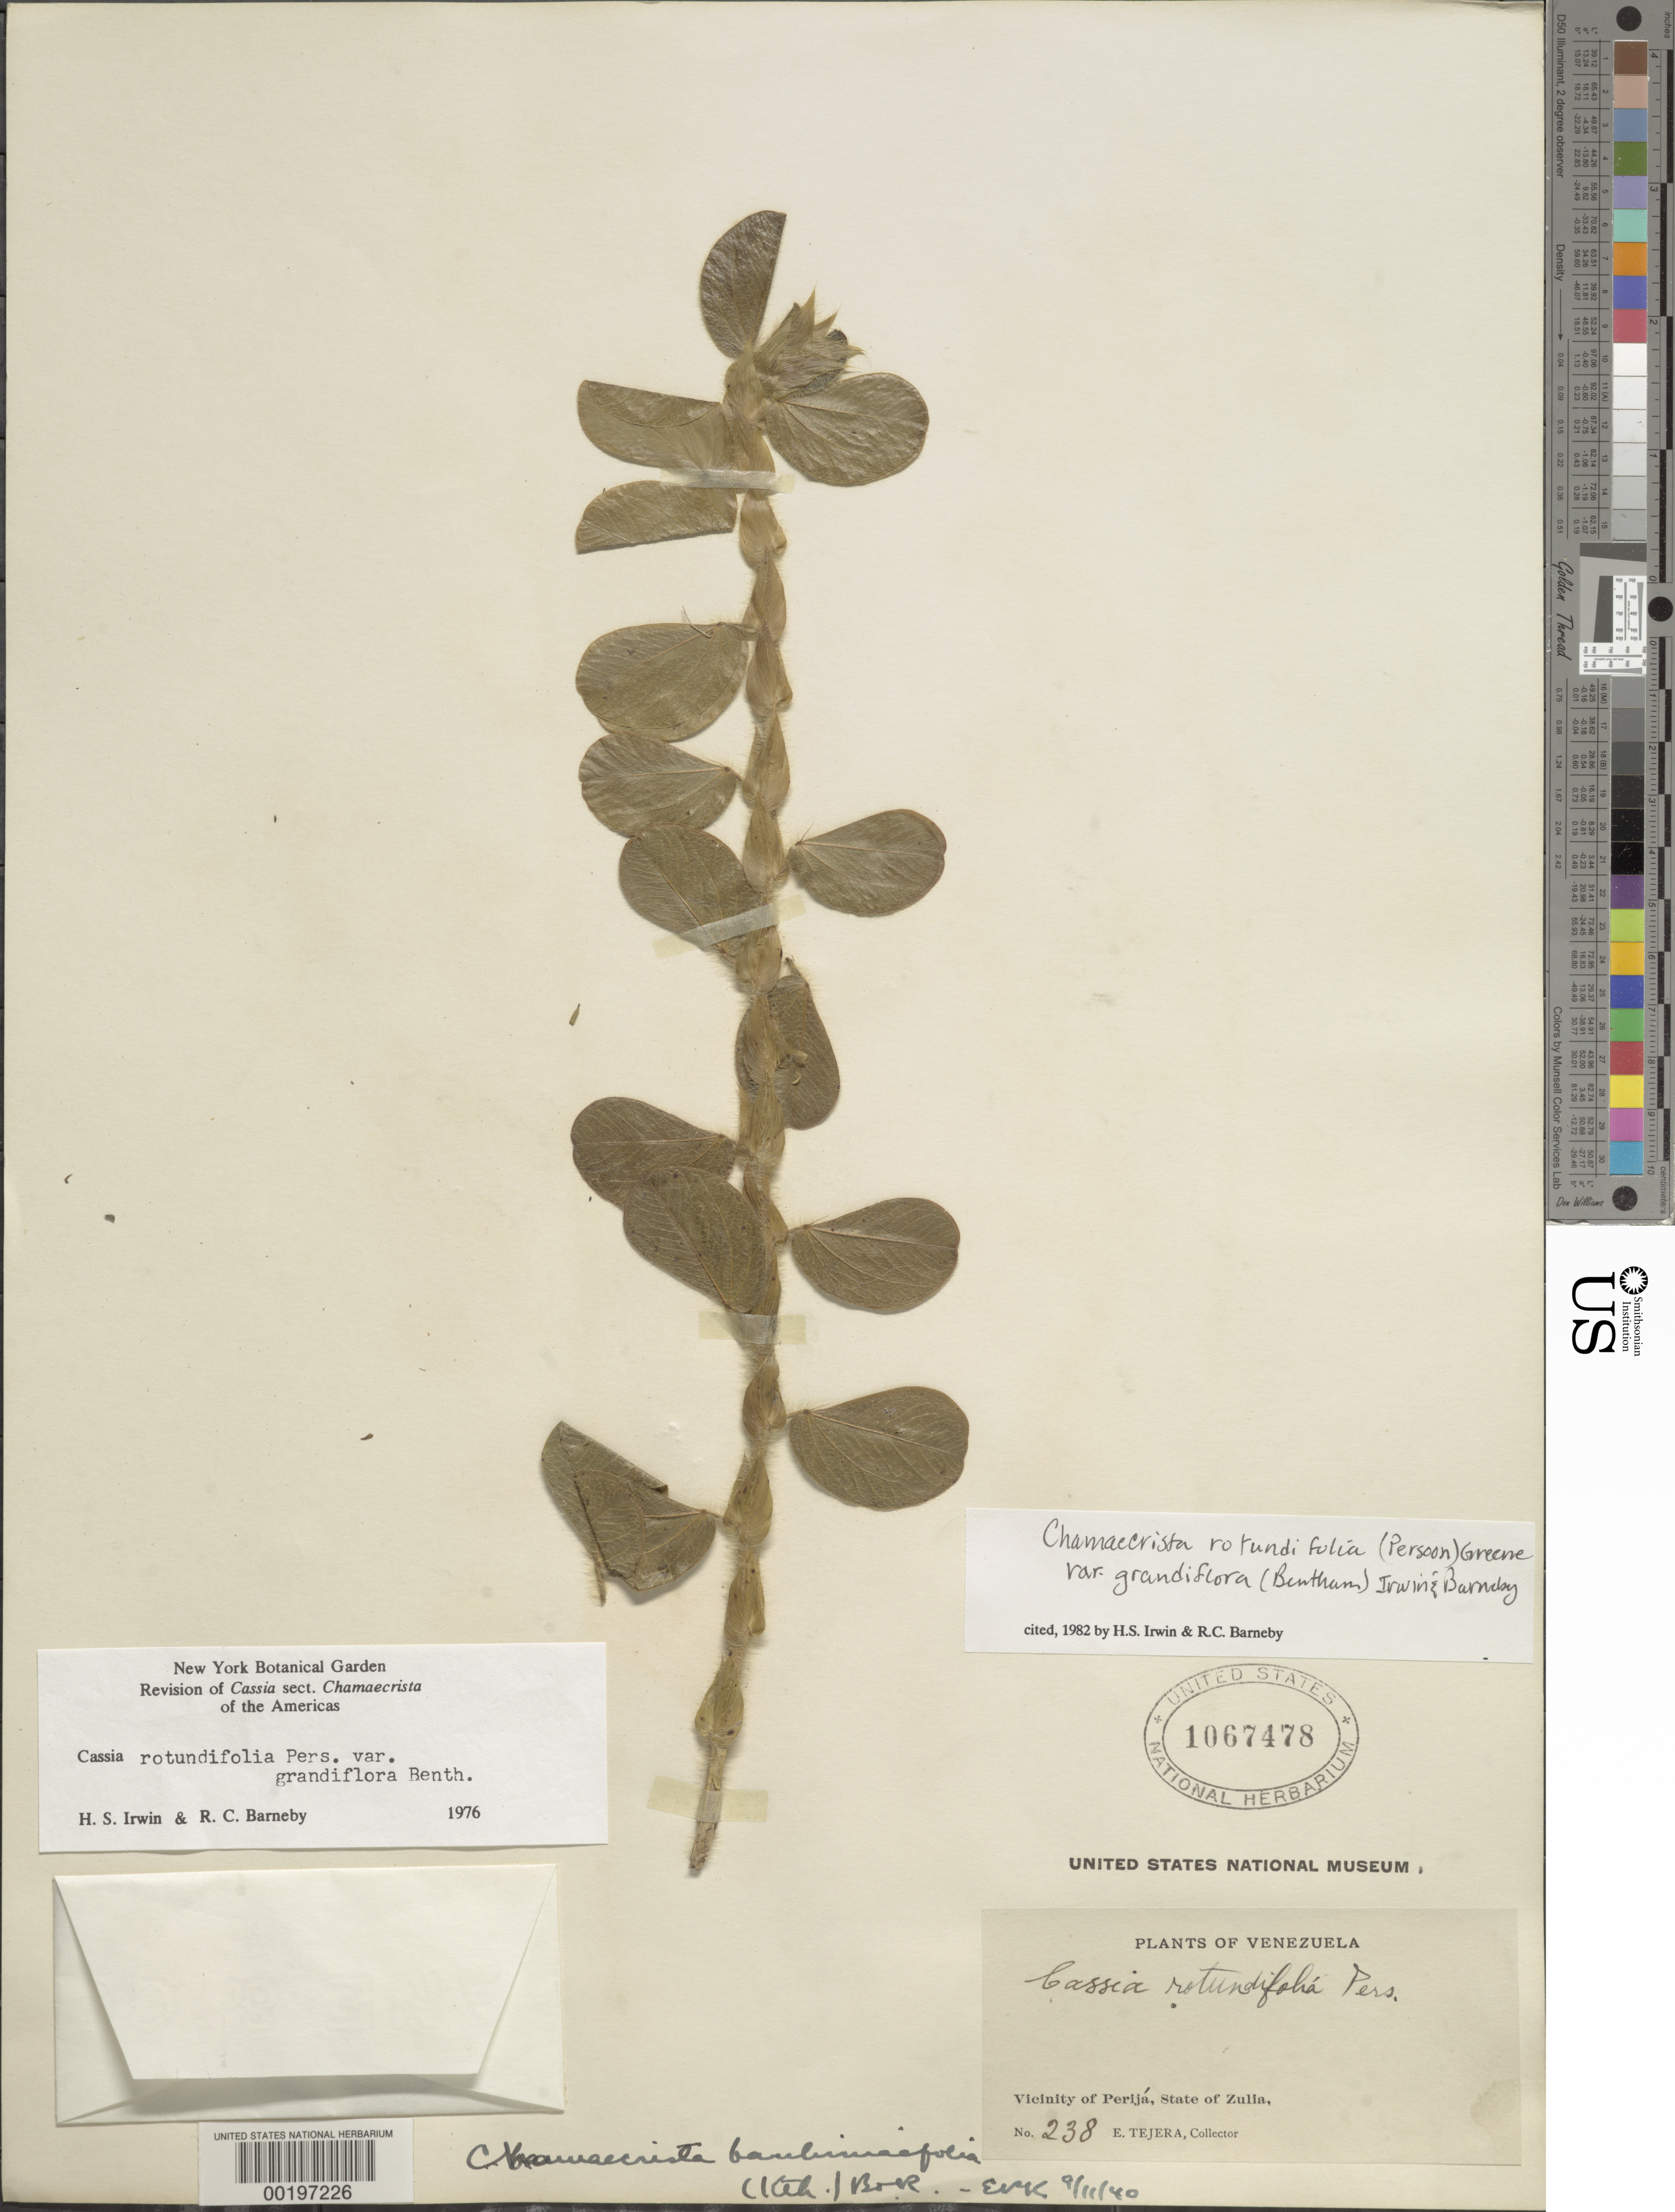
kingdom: Plantae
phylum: Tracheophyta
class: Magnoliopsida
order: Fabales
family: Fabaceae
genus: Chamaecrista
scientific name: Chamaecrista rotundifolia var. grandiflora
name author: (Benth.) H.S. Irwin & Barneby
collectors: E. Tejera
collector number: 238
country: Venezuela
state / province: Zulia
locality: Vicinity of perija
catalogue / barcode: US 1067478